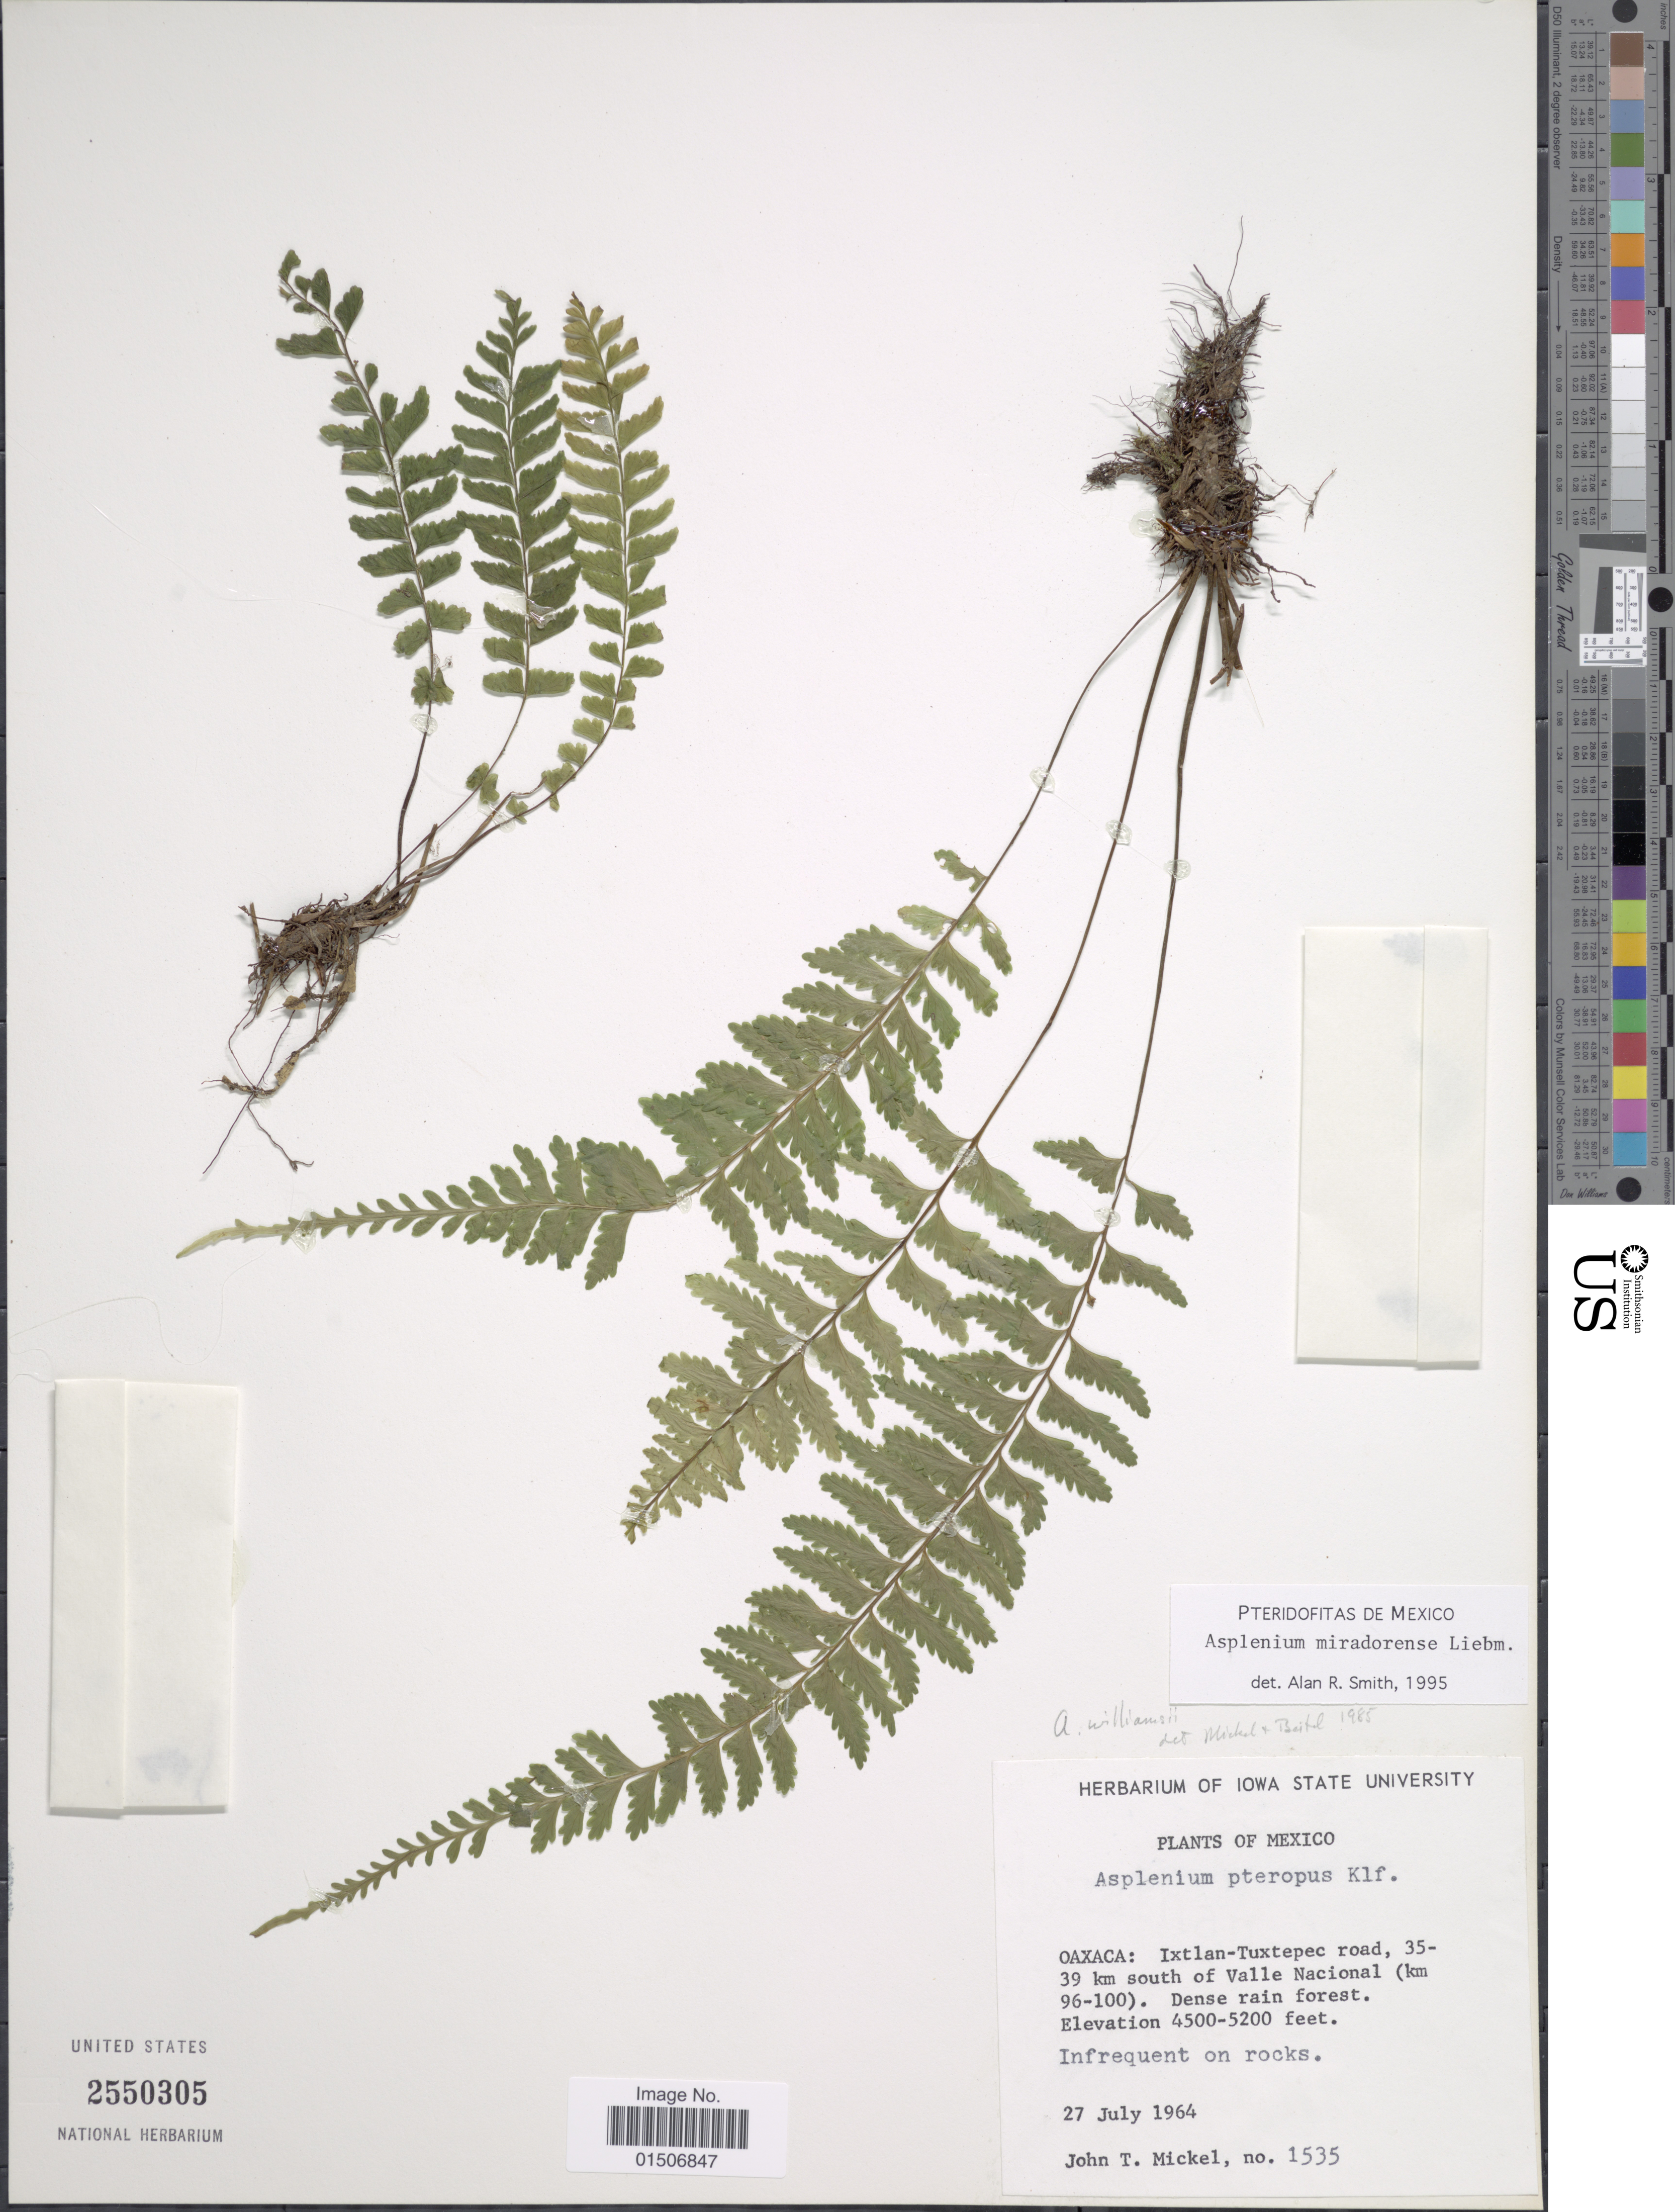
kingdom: Plantae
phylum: Tracheophyta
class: Polypodiopsida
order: Polypodiales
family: Aspleniaceae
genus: Asplenium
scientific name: Asplenium miradorense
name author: Liebm.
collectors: J. T. Mickel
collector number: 1535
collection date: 1964-07-27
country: Mexico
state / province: Oaxaca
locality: Ixtlan-Tuxtepec road, 35-39 km south of Valle Nacional (km 96-100)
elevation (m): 1372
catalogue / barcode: US 2550305